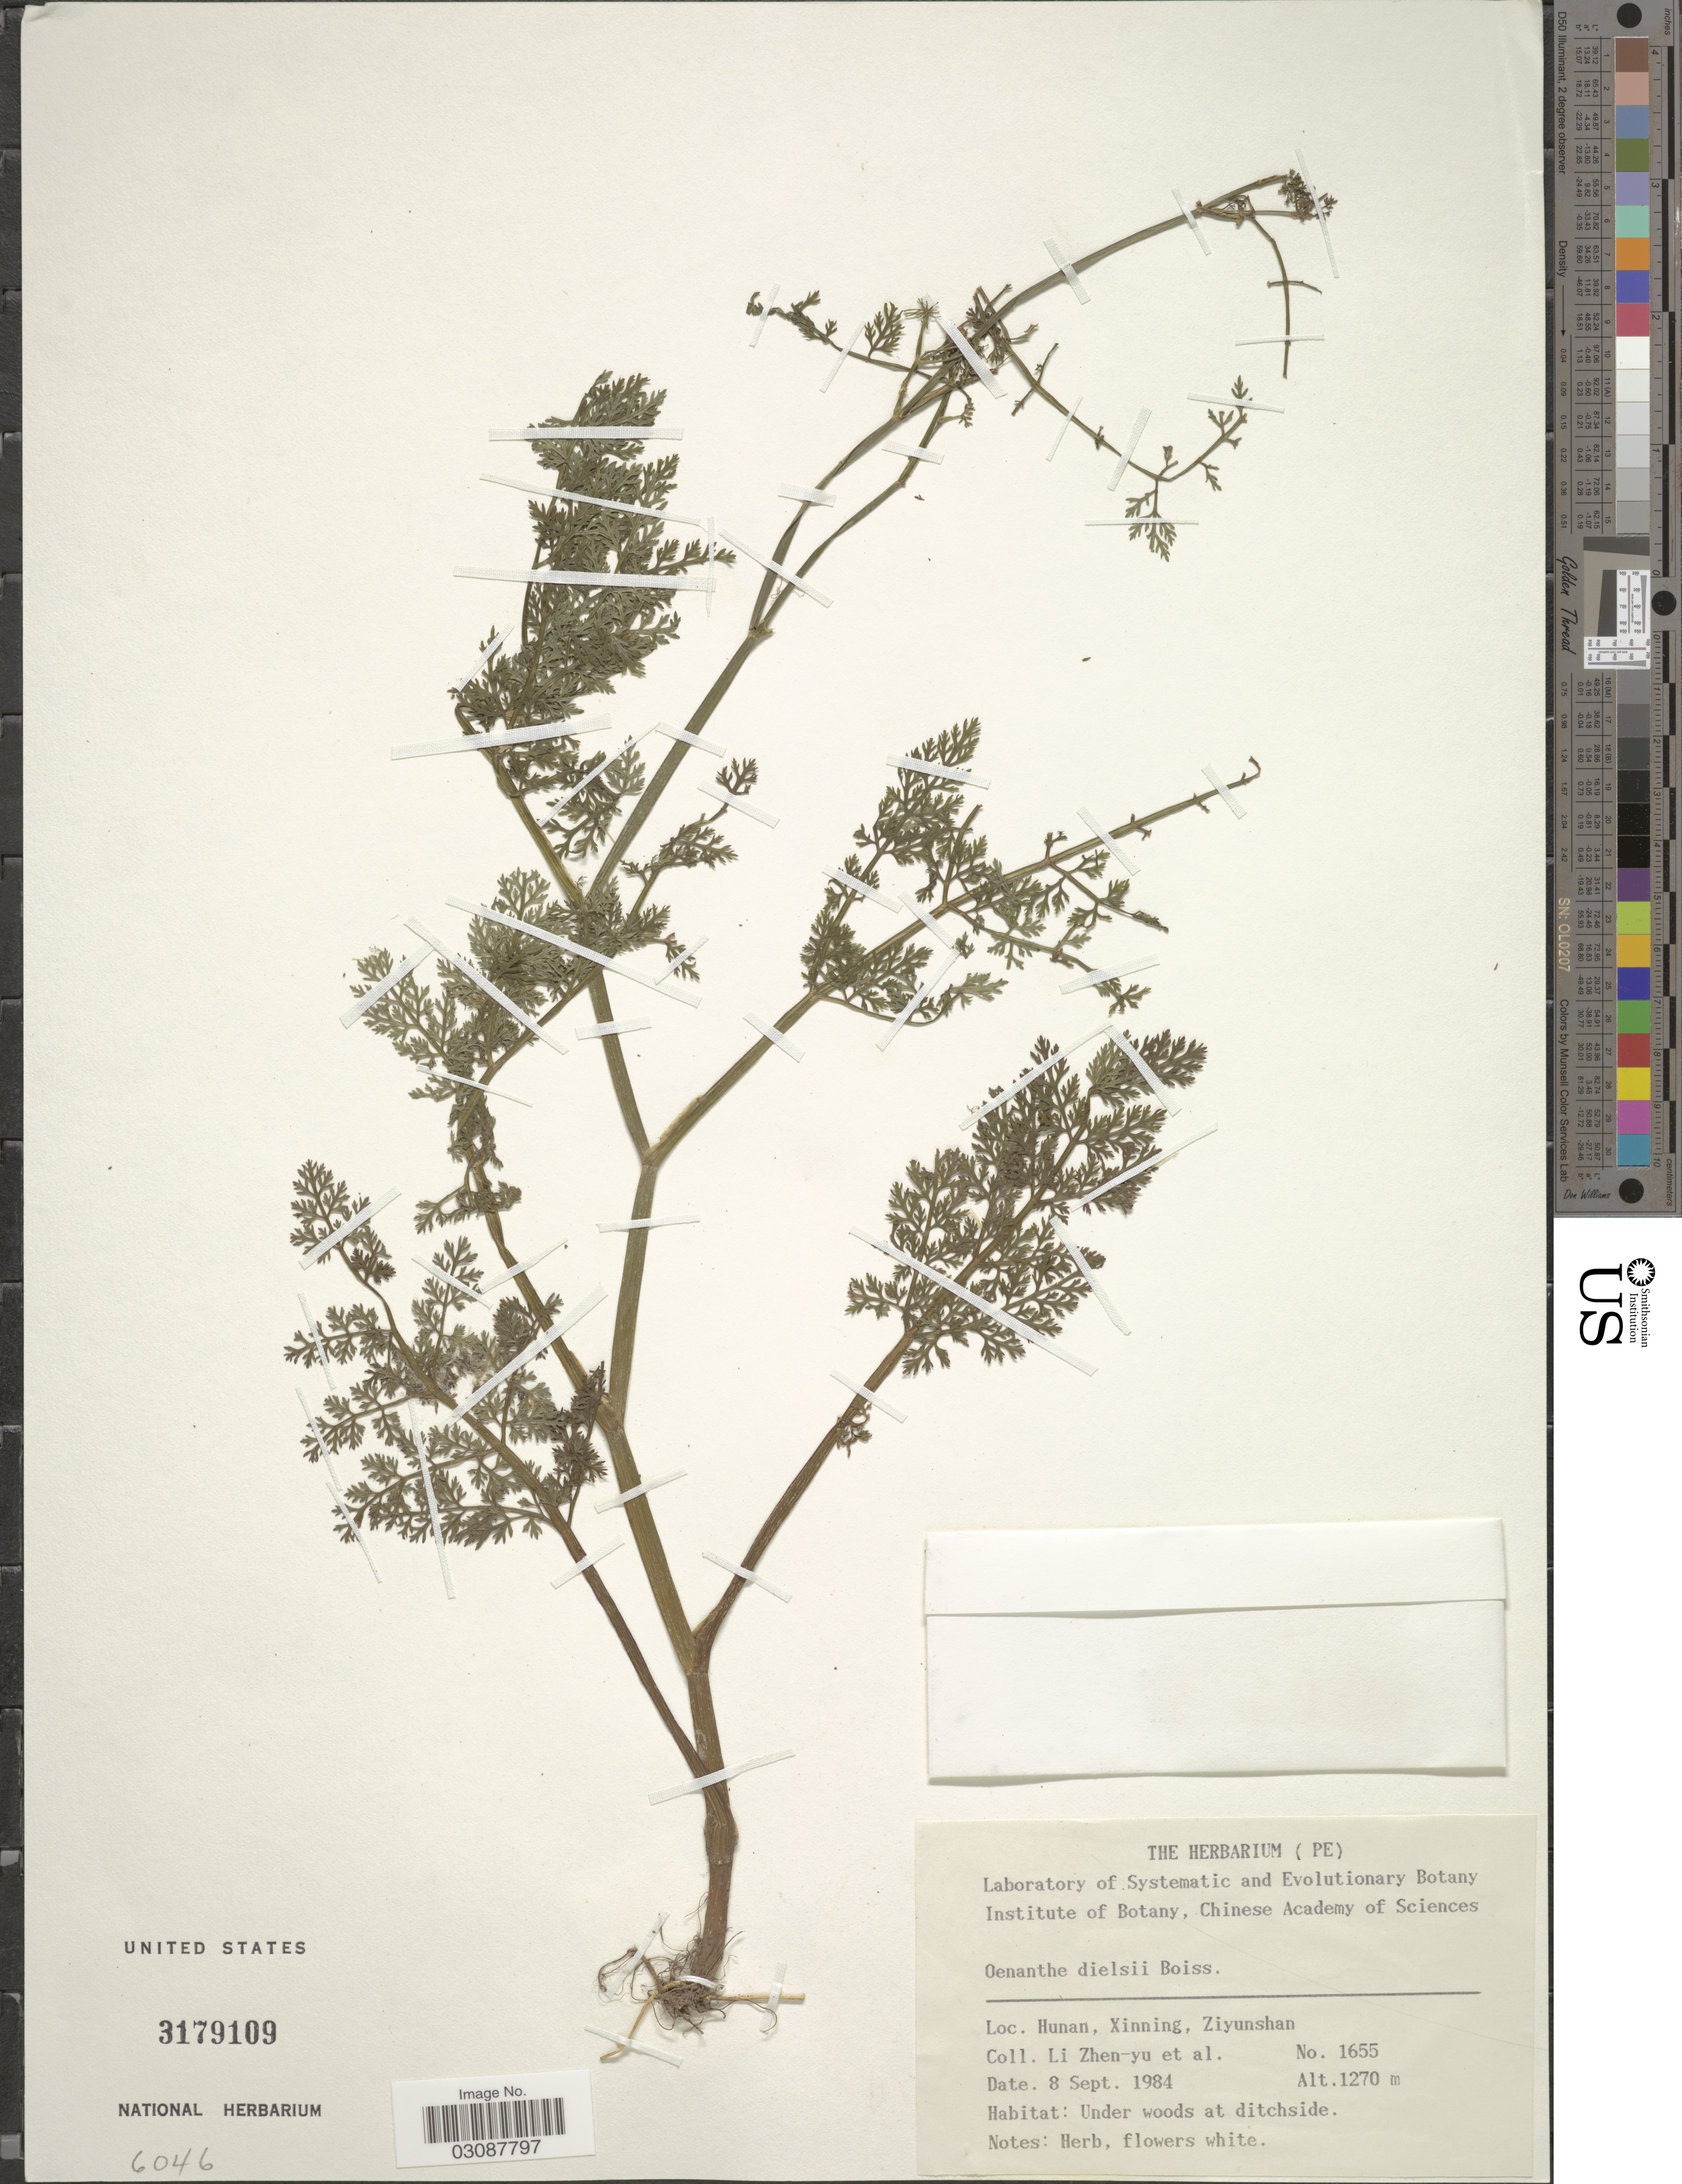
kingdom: Plantae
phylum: Tracheophyta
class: Magnoliopsida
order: Apiales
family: Apiaceae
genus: Oenanthe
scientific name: Oenanthe dielsii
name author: H. Boissieu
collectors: Z. Y. Li & et al.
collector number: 1655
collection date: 1984-09-08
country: China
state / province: Hunan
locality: Xinning, Ziyunshan.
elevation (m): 1270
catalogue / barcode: US 3179109